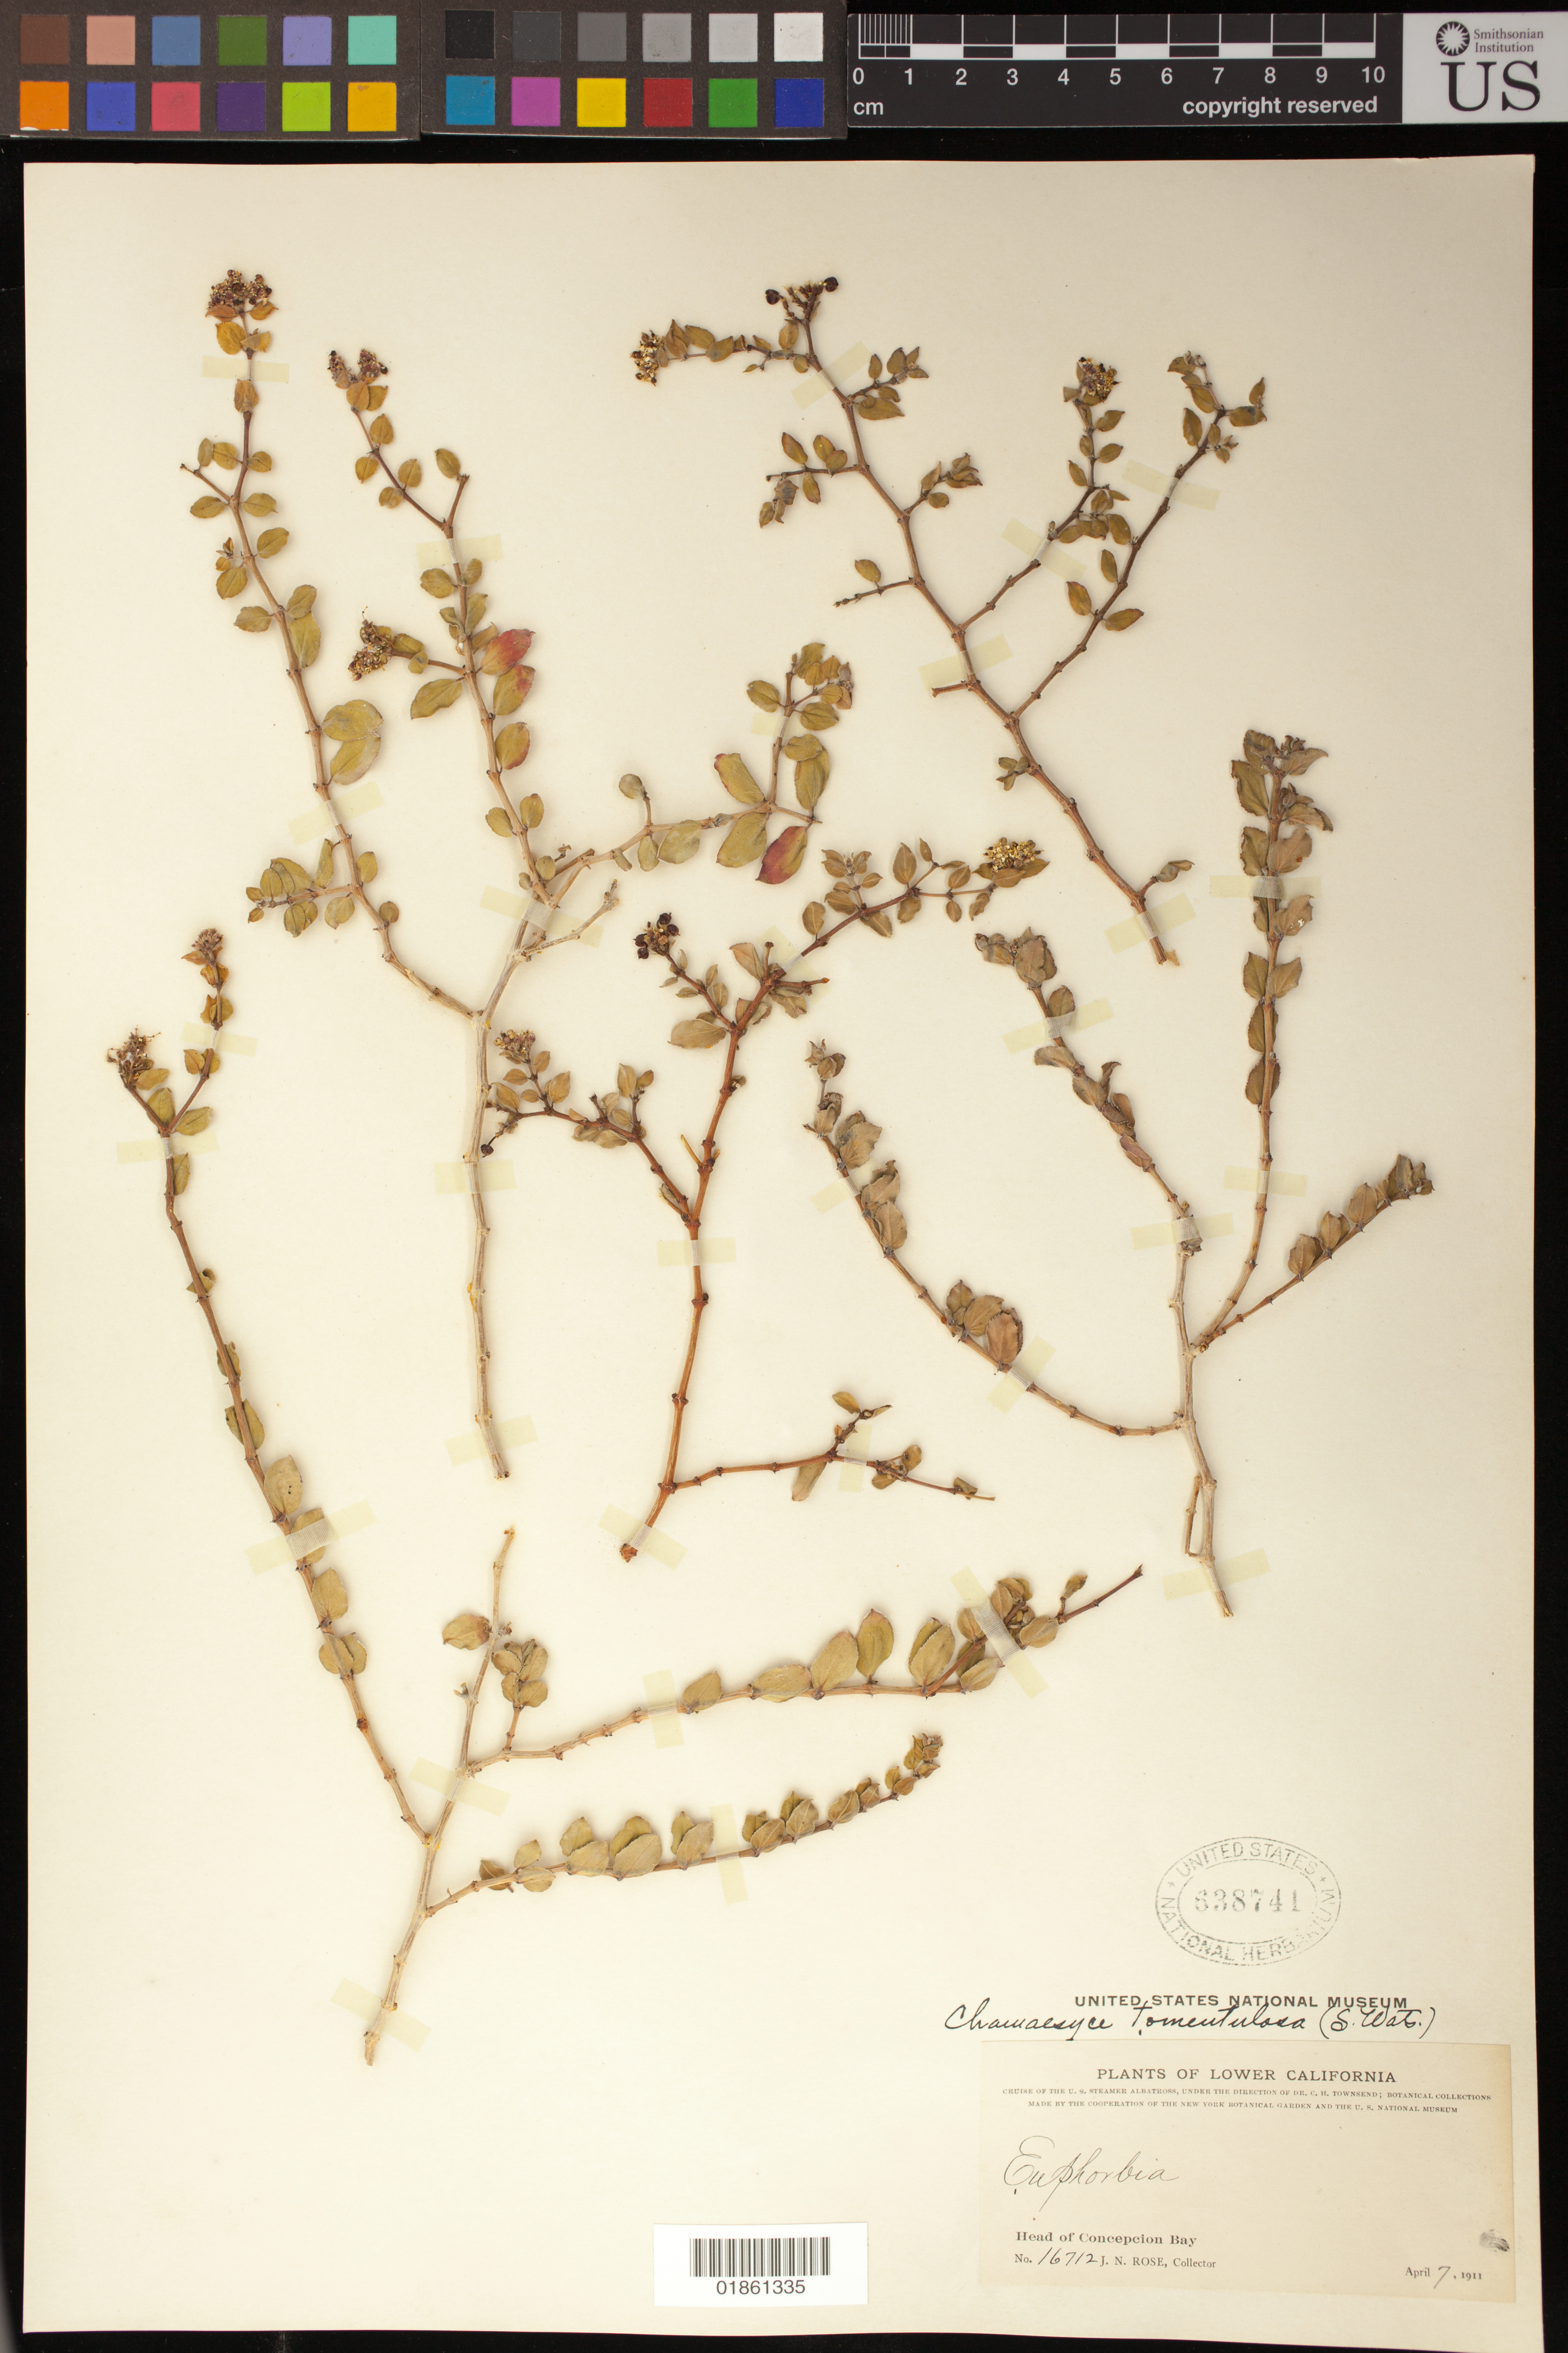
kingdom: Plantae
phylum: Tracheophyta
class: Magnoliopsida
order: Malpighiales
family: Euphorbiaceae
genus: Euphorbia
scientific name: Euphorbia tomentulosa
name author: S. Watson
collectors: J. N. Rose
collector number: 16712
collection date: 1911-04-07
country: Mexico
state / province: Baja California Sur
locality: Head of Concepcion Bay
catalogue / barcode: US 638741